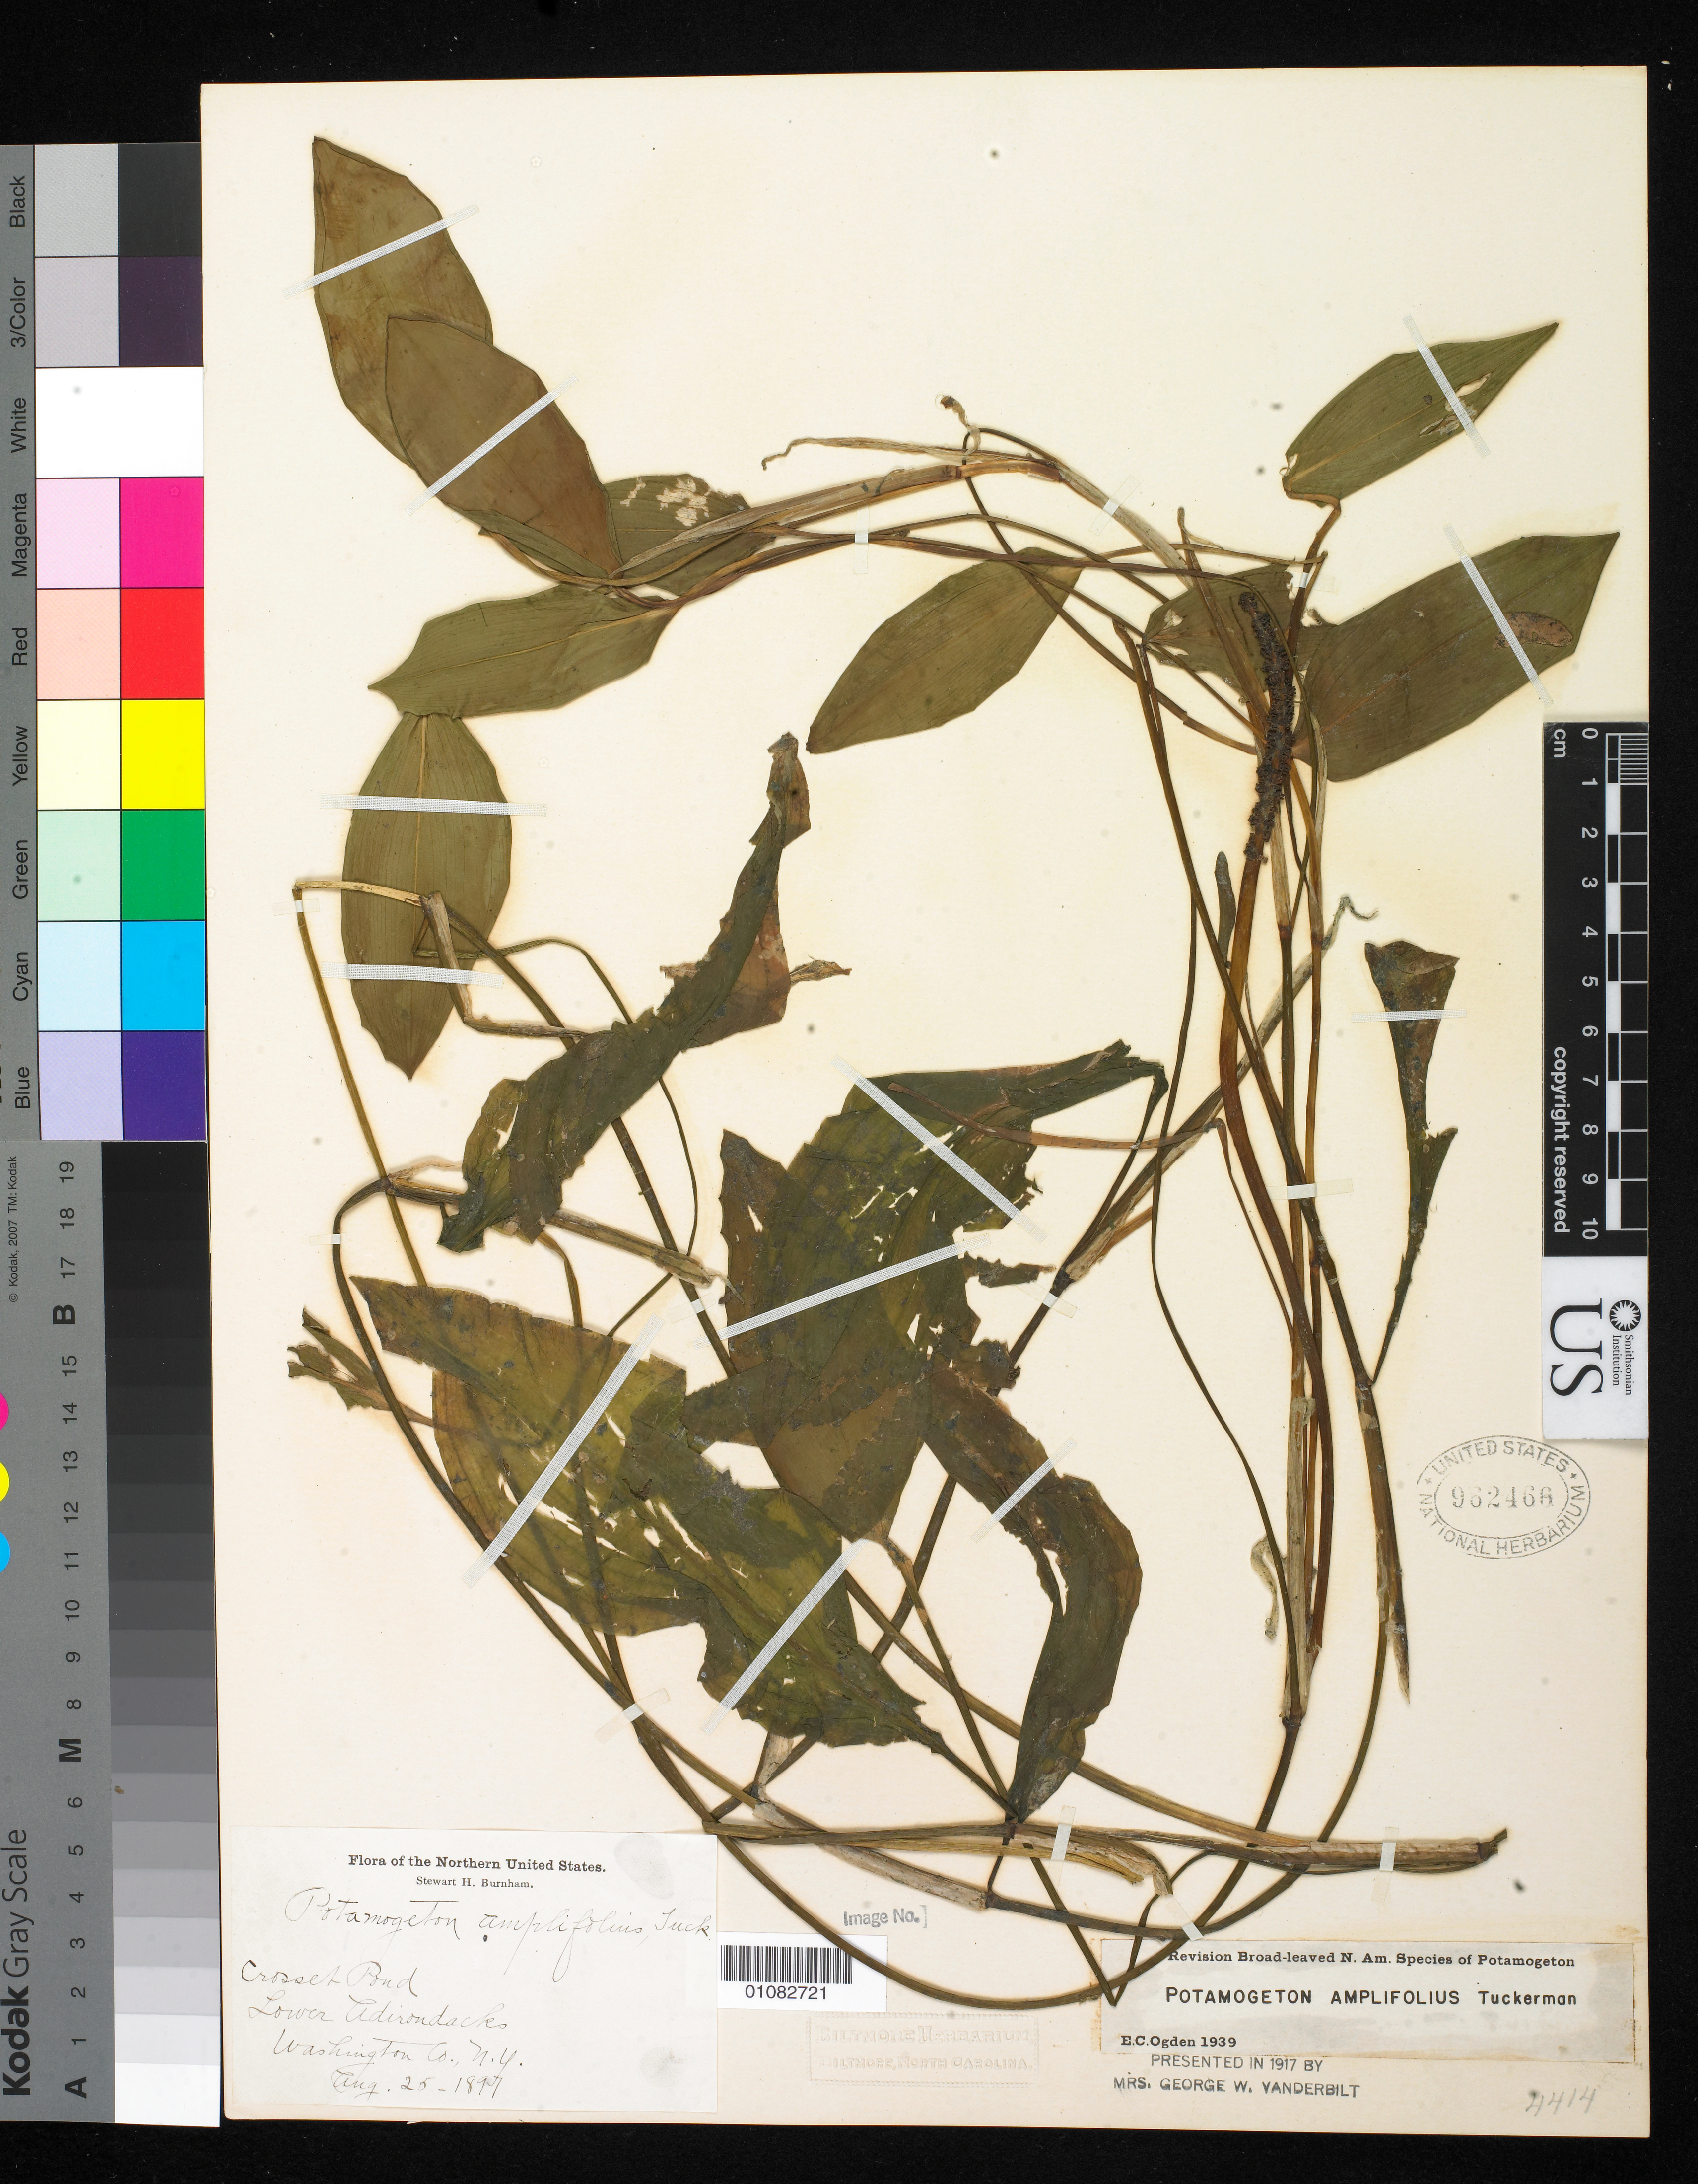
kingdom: Plantae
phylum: Tracheophyta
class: Liliopsida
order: Alismatales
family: Potamogetonaceae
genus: Potamogeton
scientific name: Potamogeton amplifolius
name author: Tuckerm.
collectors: S. Burnham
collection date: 1897-08-25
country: United States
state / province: New York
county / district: Washington County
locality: Lower Adirondack, Crossett Pond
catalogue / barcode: US 962466